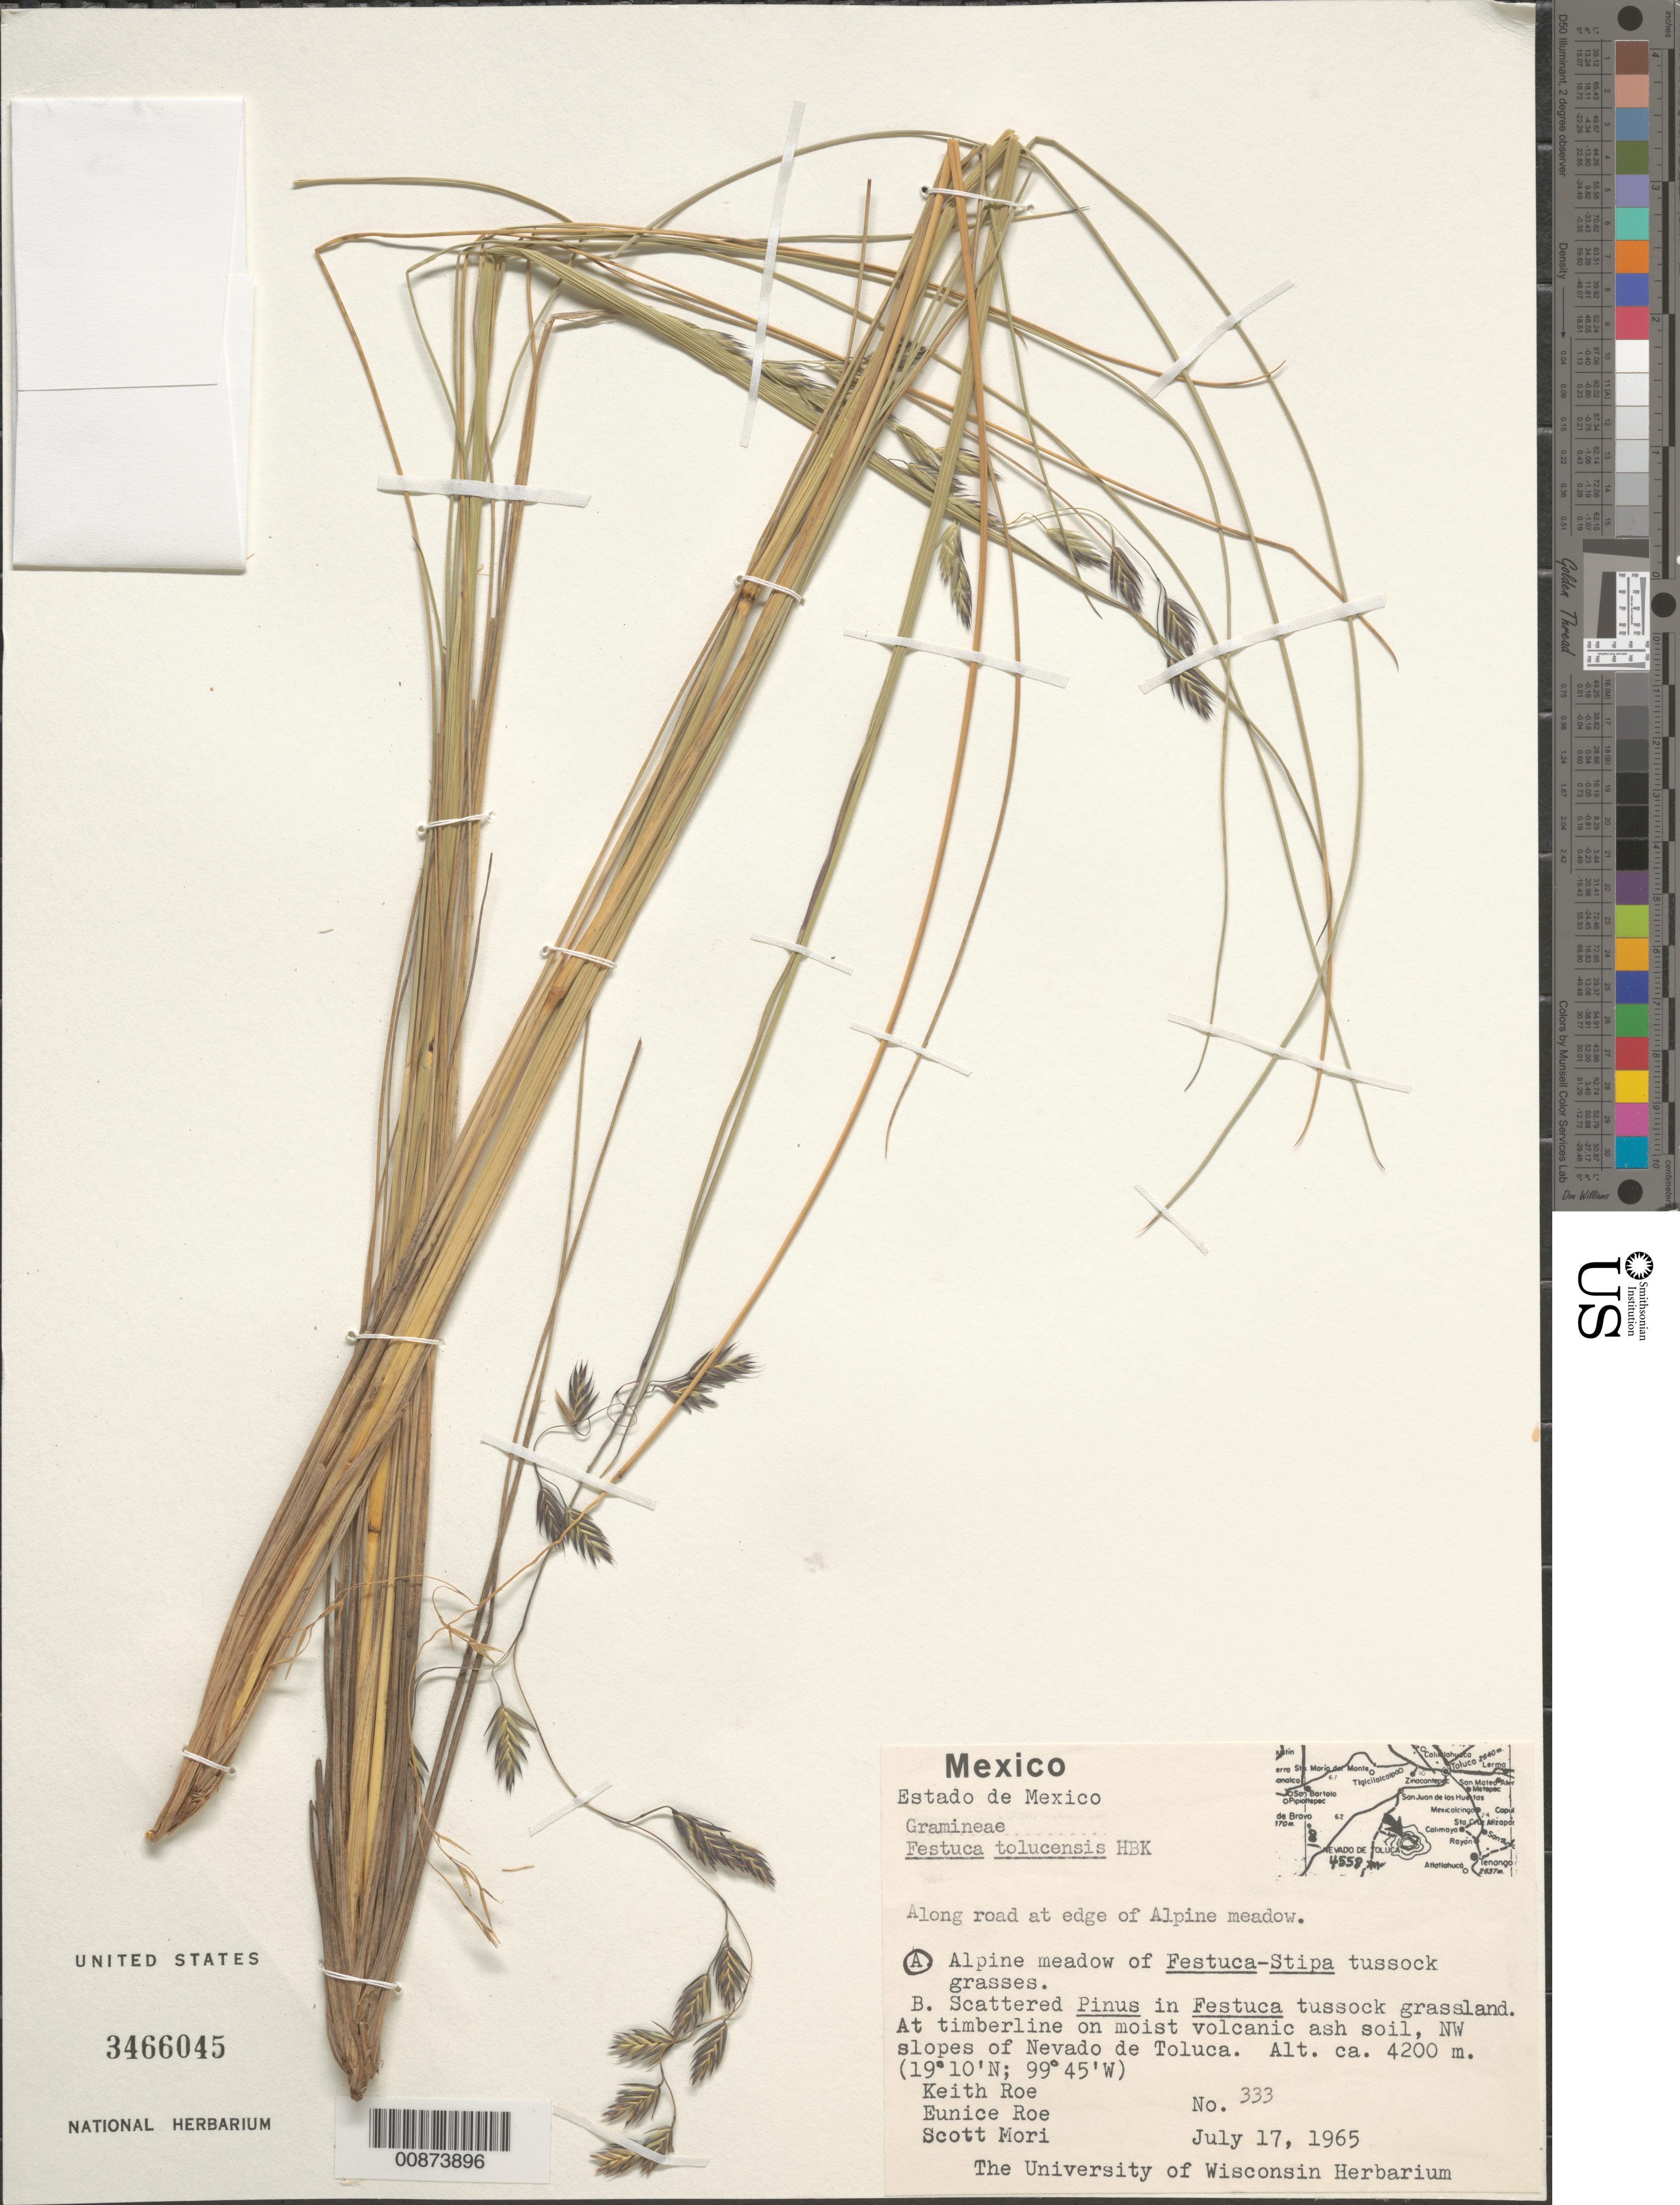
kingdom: Plantae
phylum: Tracheophyta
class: Liliopsida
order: Poales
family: Poaceae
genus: Festuca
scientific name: Festuca tolucensis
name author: Kunth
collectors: K. E. Roe, E. Roe & S. Mori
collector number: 333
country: Mexico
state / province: México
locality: NW slopes of Nevado de Toluca.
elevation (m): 4200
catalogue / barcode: US 3466045